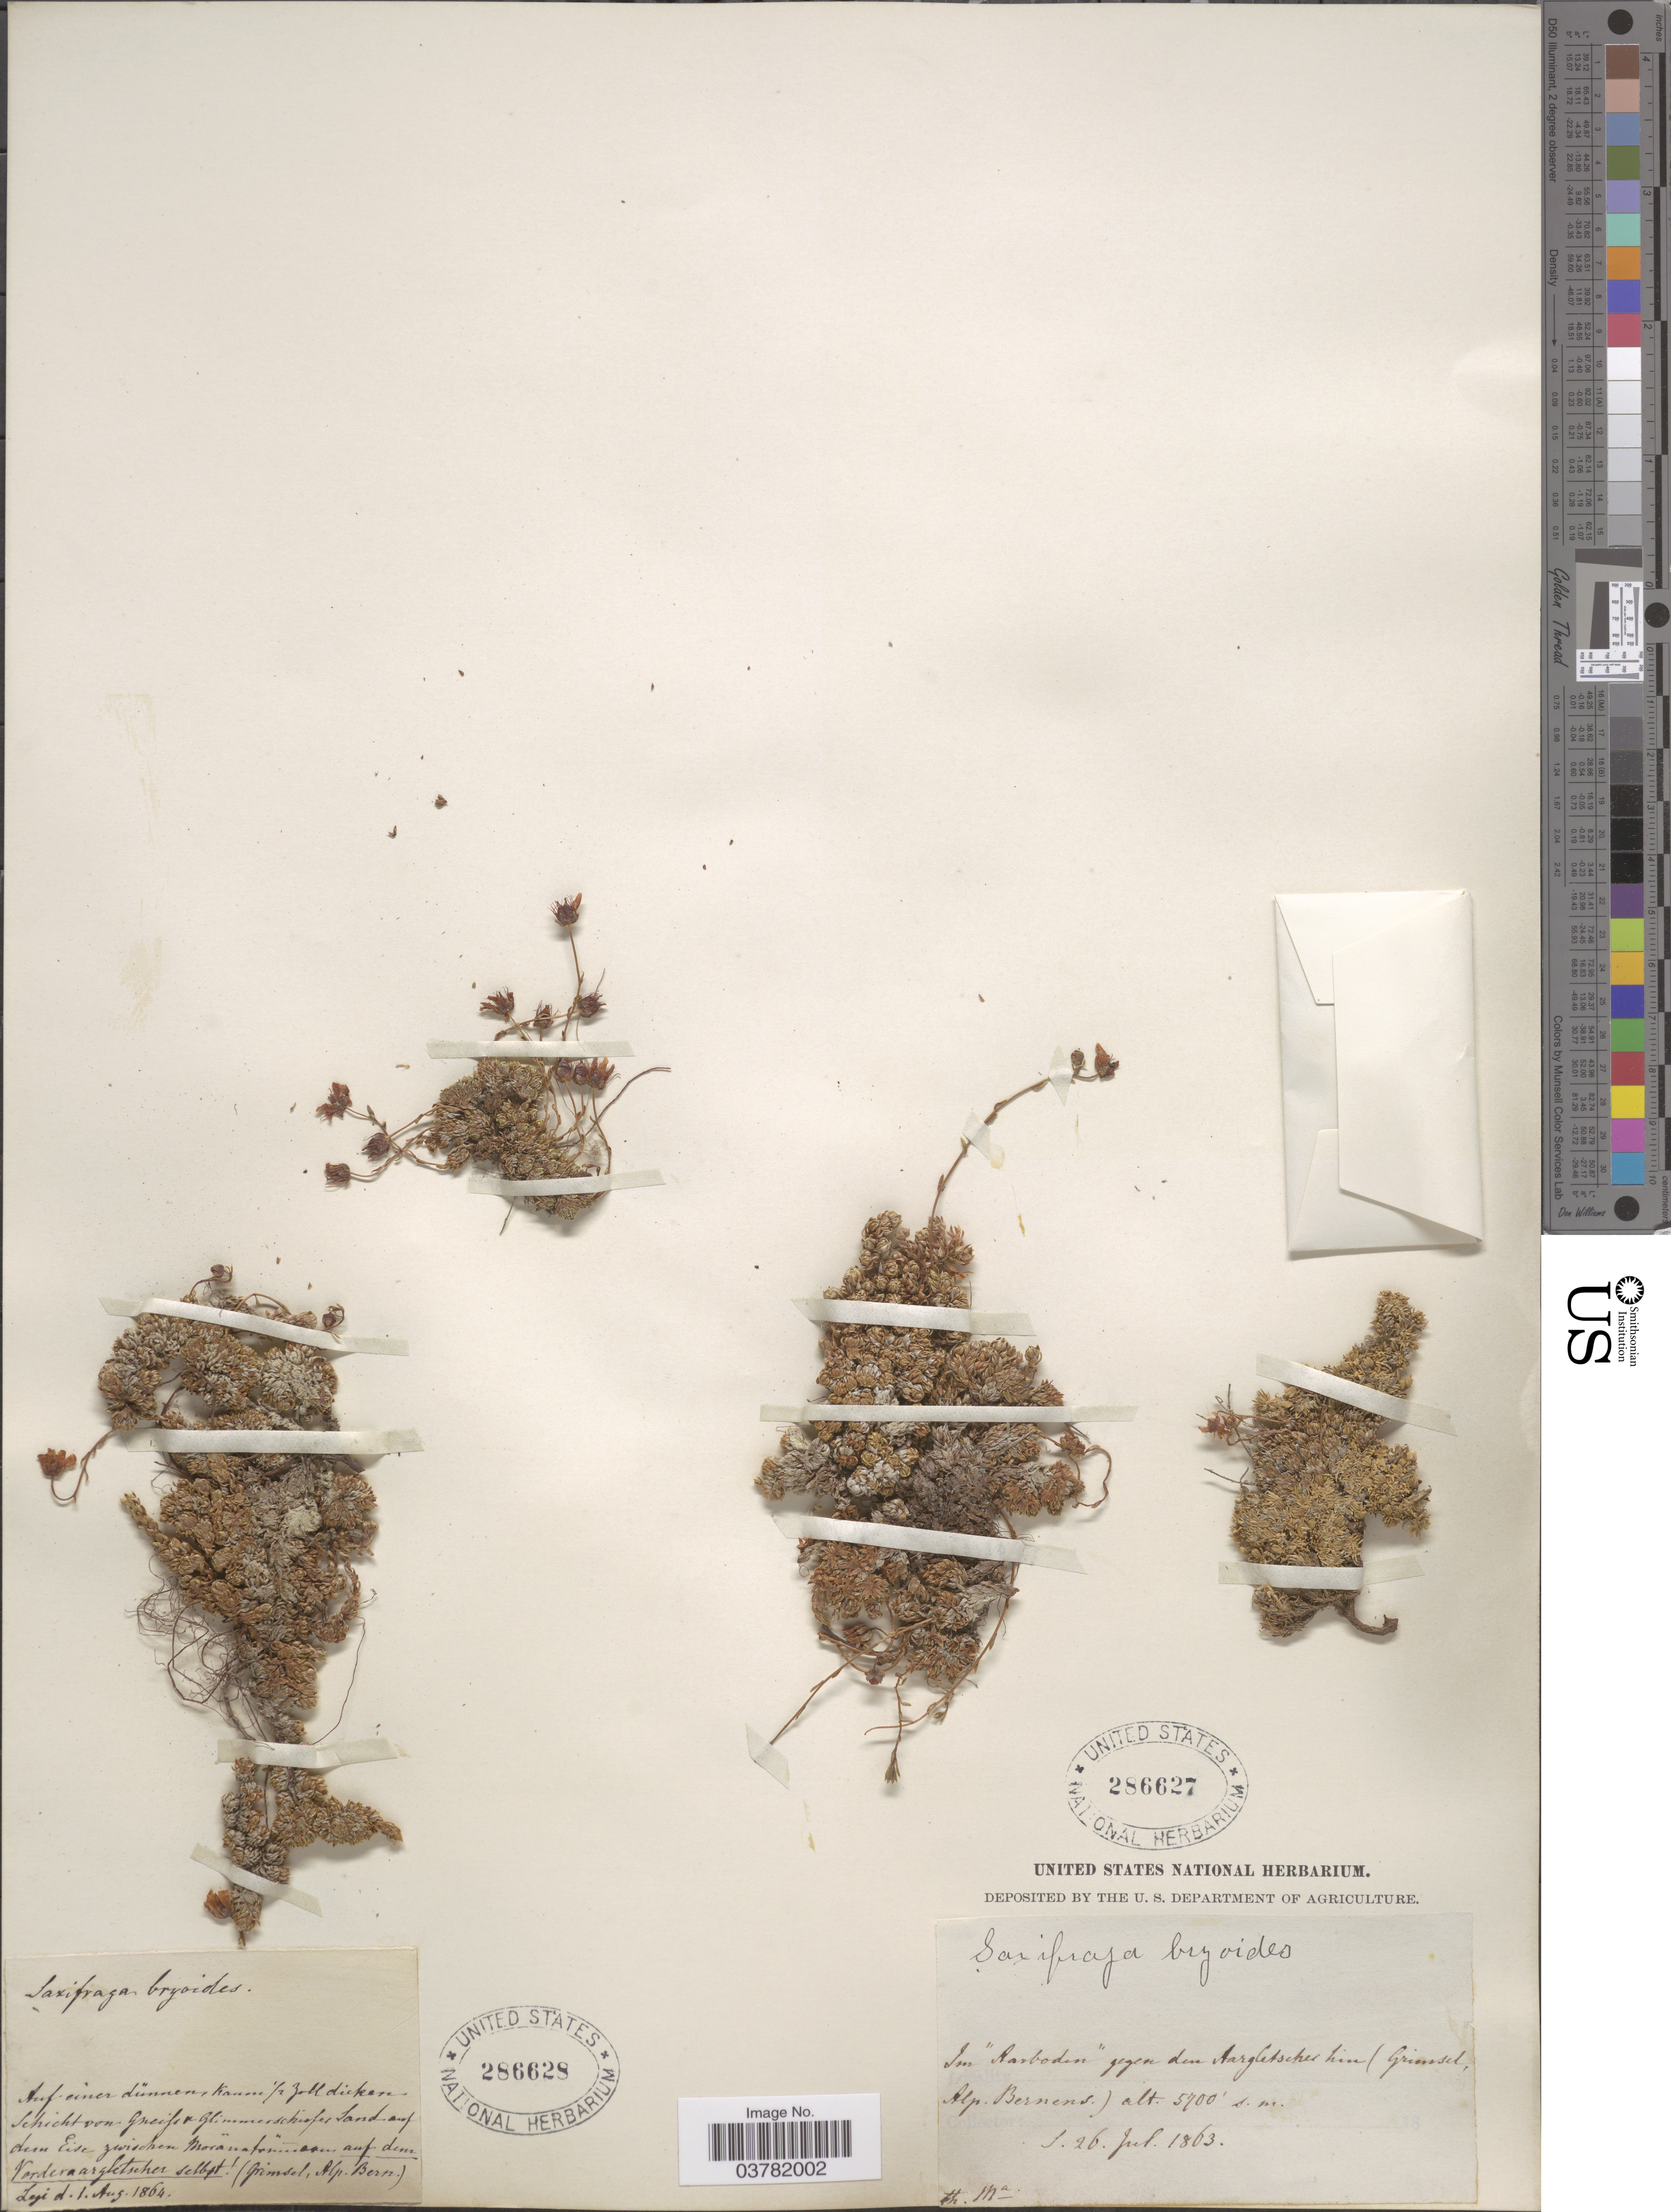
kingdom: Plantae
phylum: Tracheophyta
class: Magnoliopsida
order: Saxifragales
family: Saxifragaceae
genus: Saxifraga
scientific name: Saxifraga bryoides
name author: L.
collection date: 1864-08-01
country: Switzerland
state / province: Bern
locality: Auf. einer dünnen kaum ½ zoll dicken Schicht von Gneifer & Glimmerschiefer Sand auf dem Eise zwischen Moranaformasem auf dem Vorderaargletscher selbst. (Grimsel, Alp. Bern).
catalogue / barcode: US 286628-2